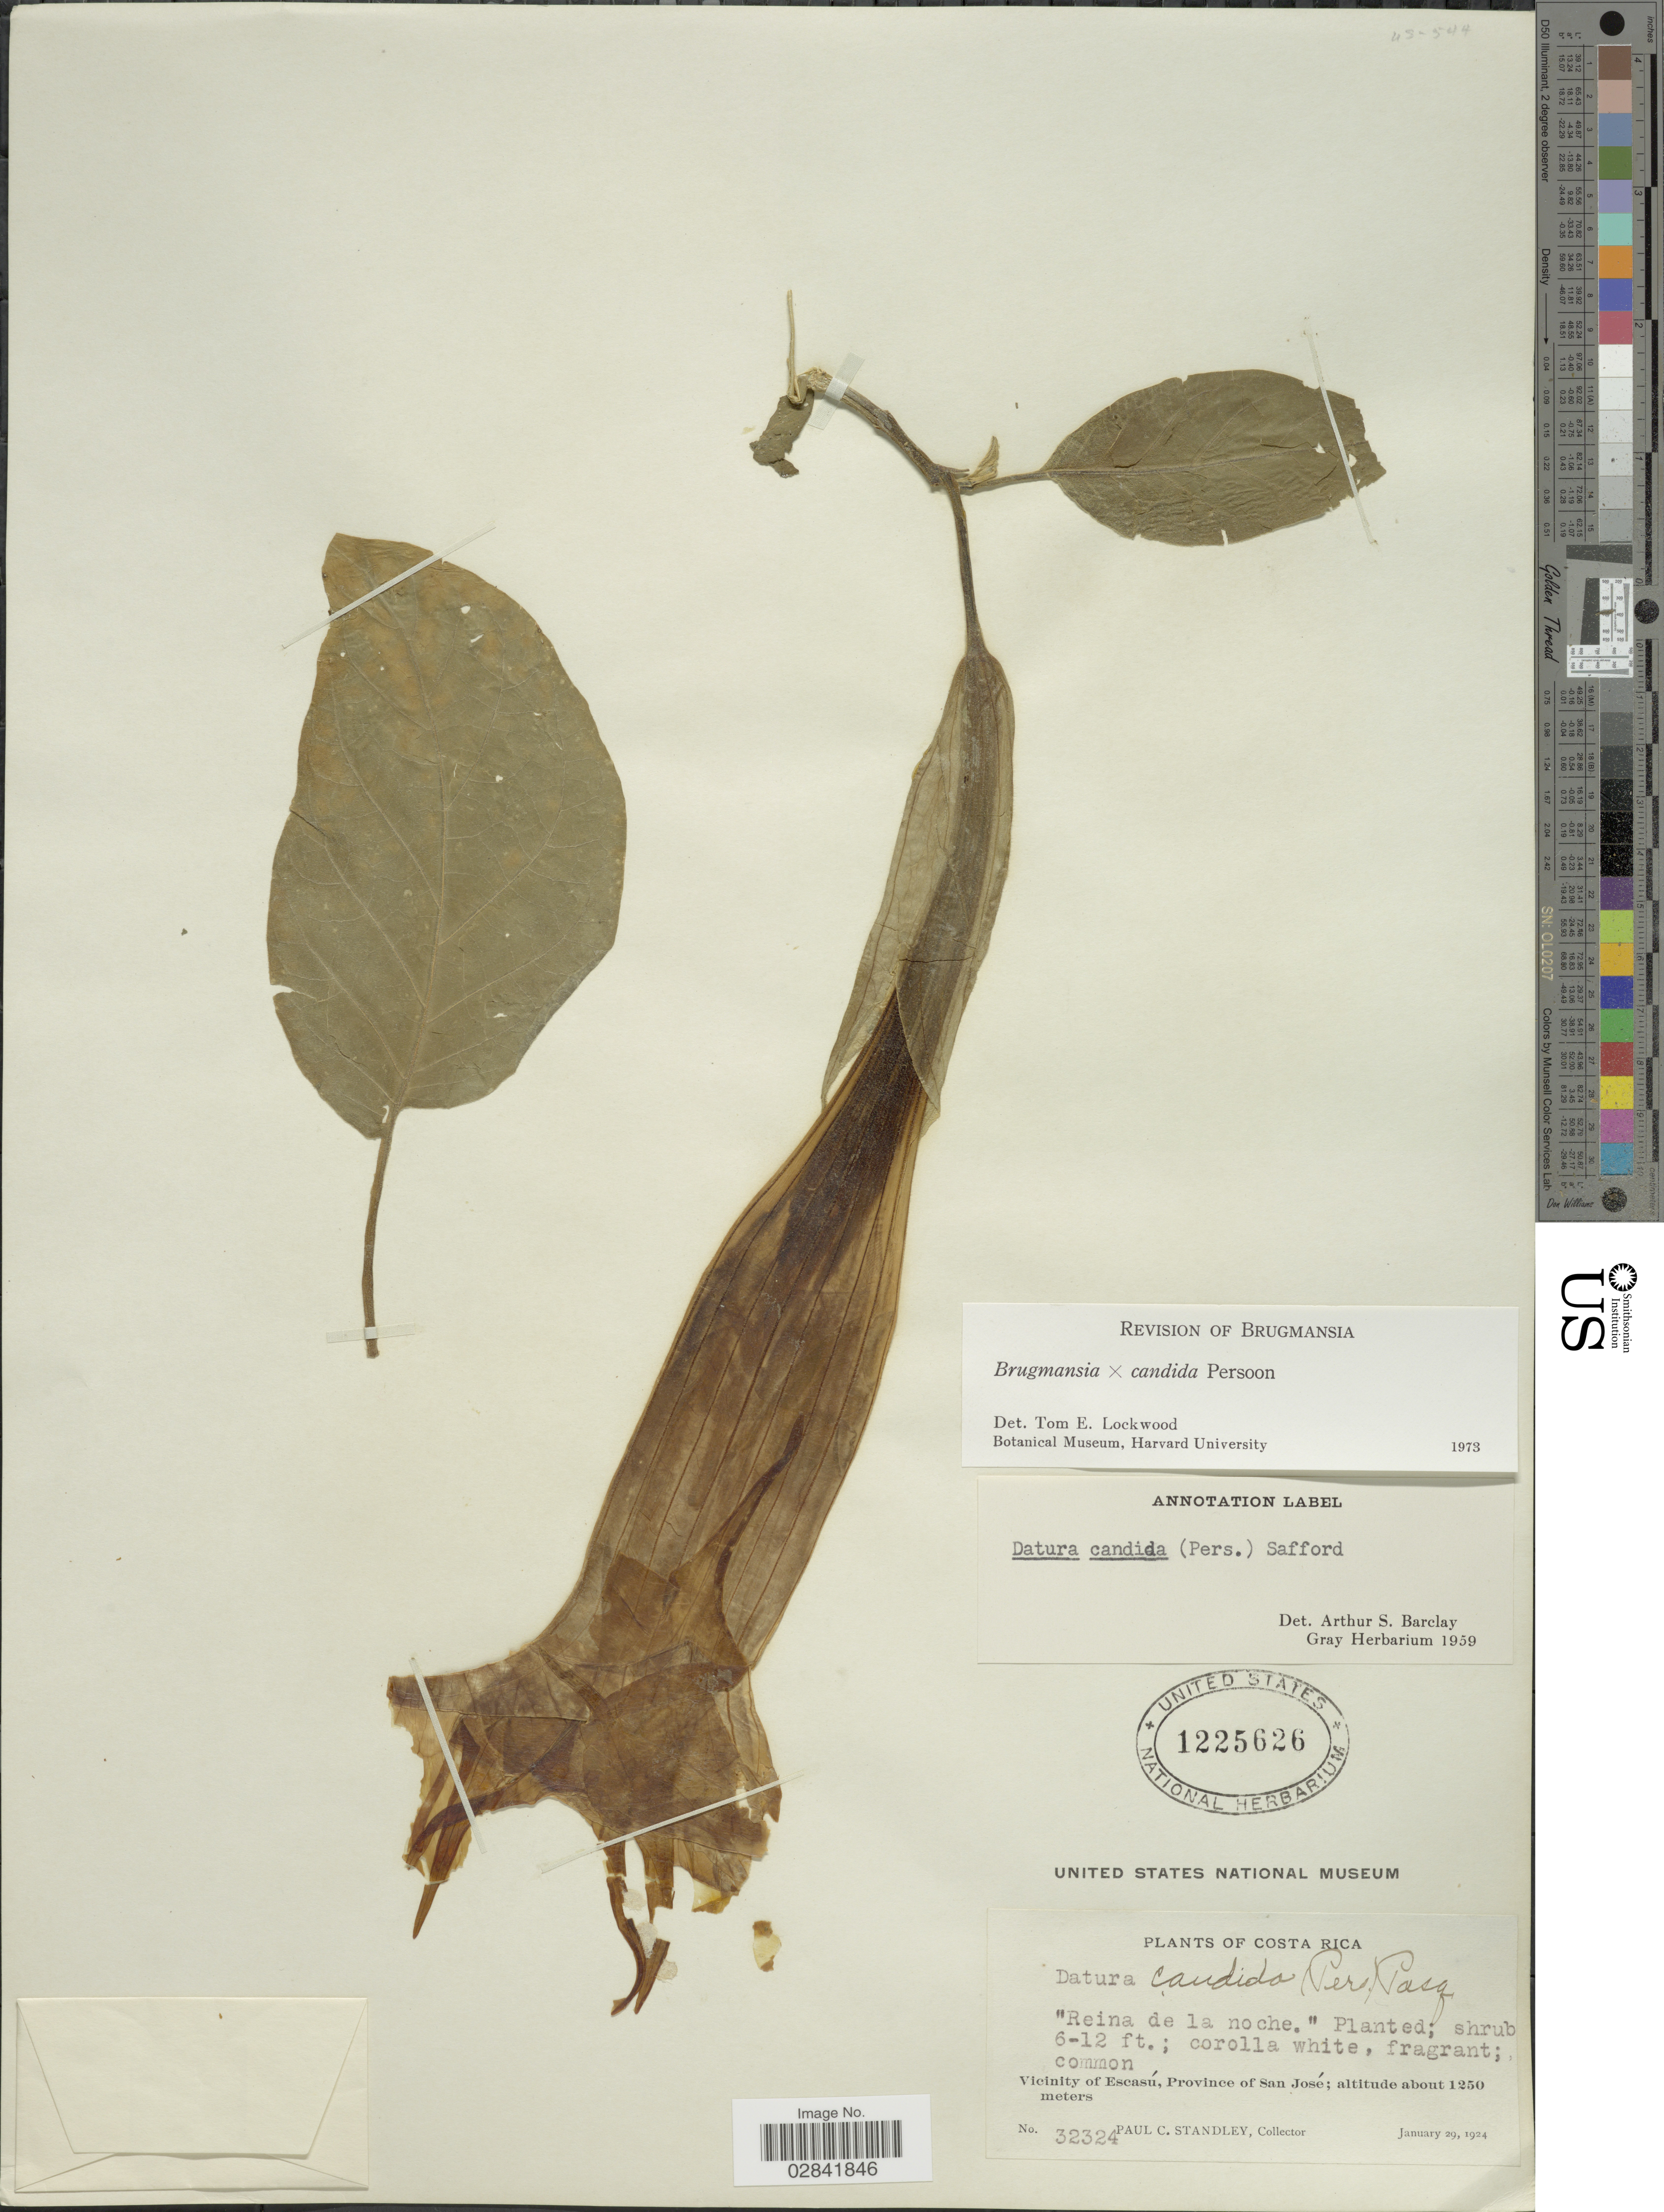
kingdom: Plantae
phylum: Tracheophyta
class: Magnoliopsida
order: Solanales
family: Solanaceae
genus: Brugmansia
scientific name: Brugmansia x candida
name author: Pers.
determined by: Lockwood, T. E.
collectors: P. C. Standley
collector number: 32324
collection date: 1924-01-29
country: Costa Rica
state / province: San José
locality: Vicinity of Escasú, Province of San José.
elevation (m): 1250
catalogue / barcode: US 1225626